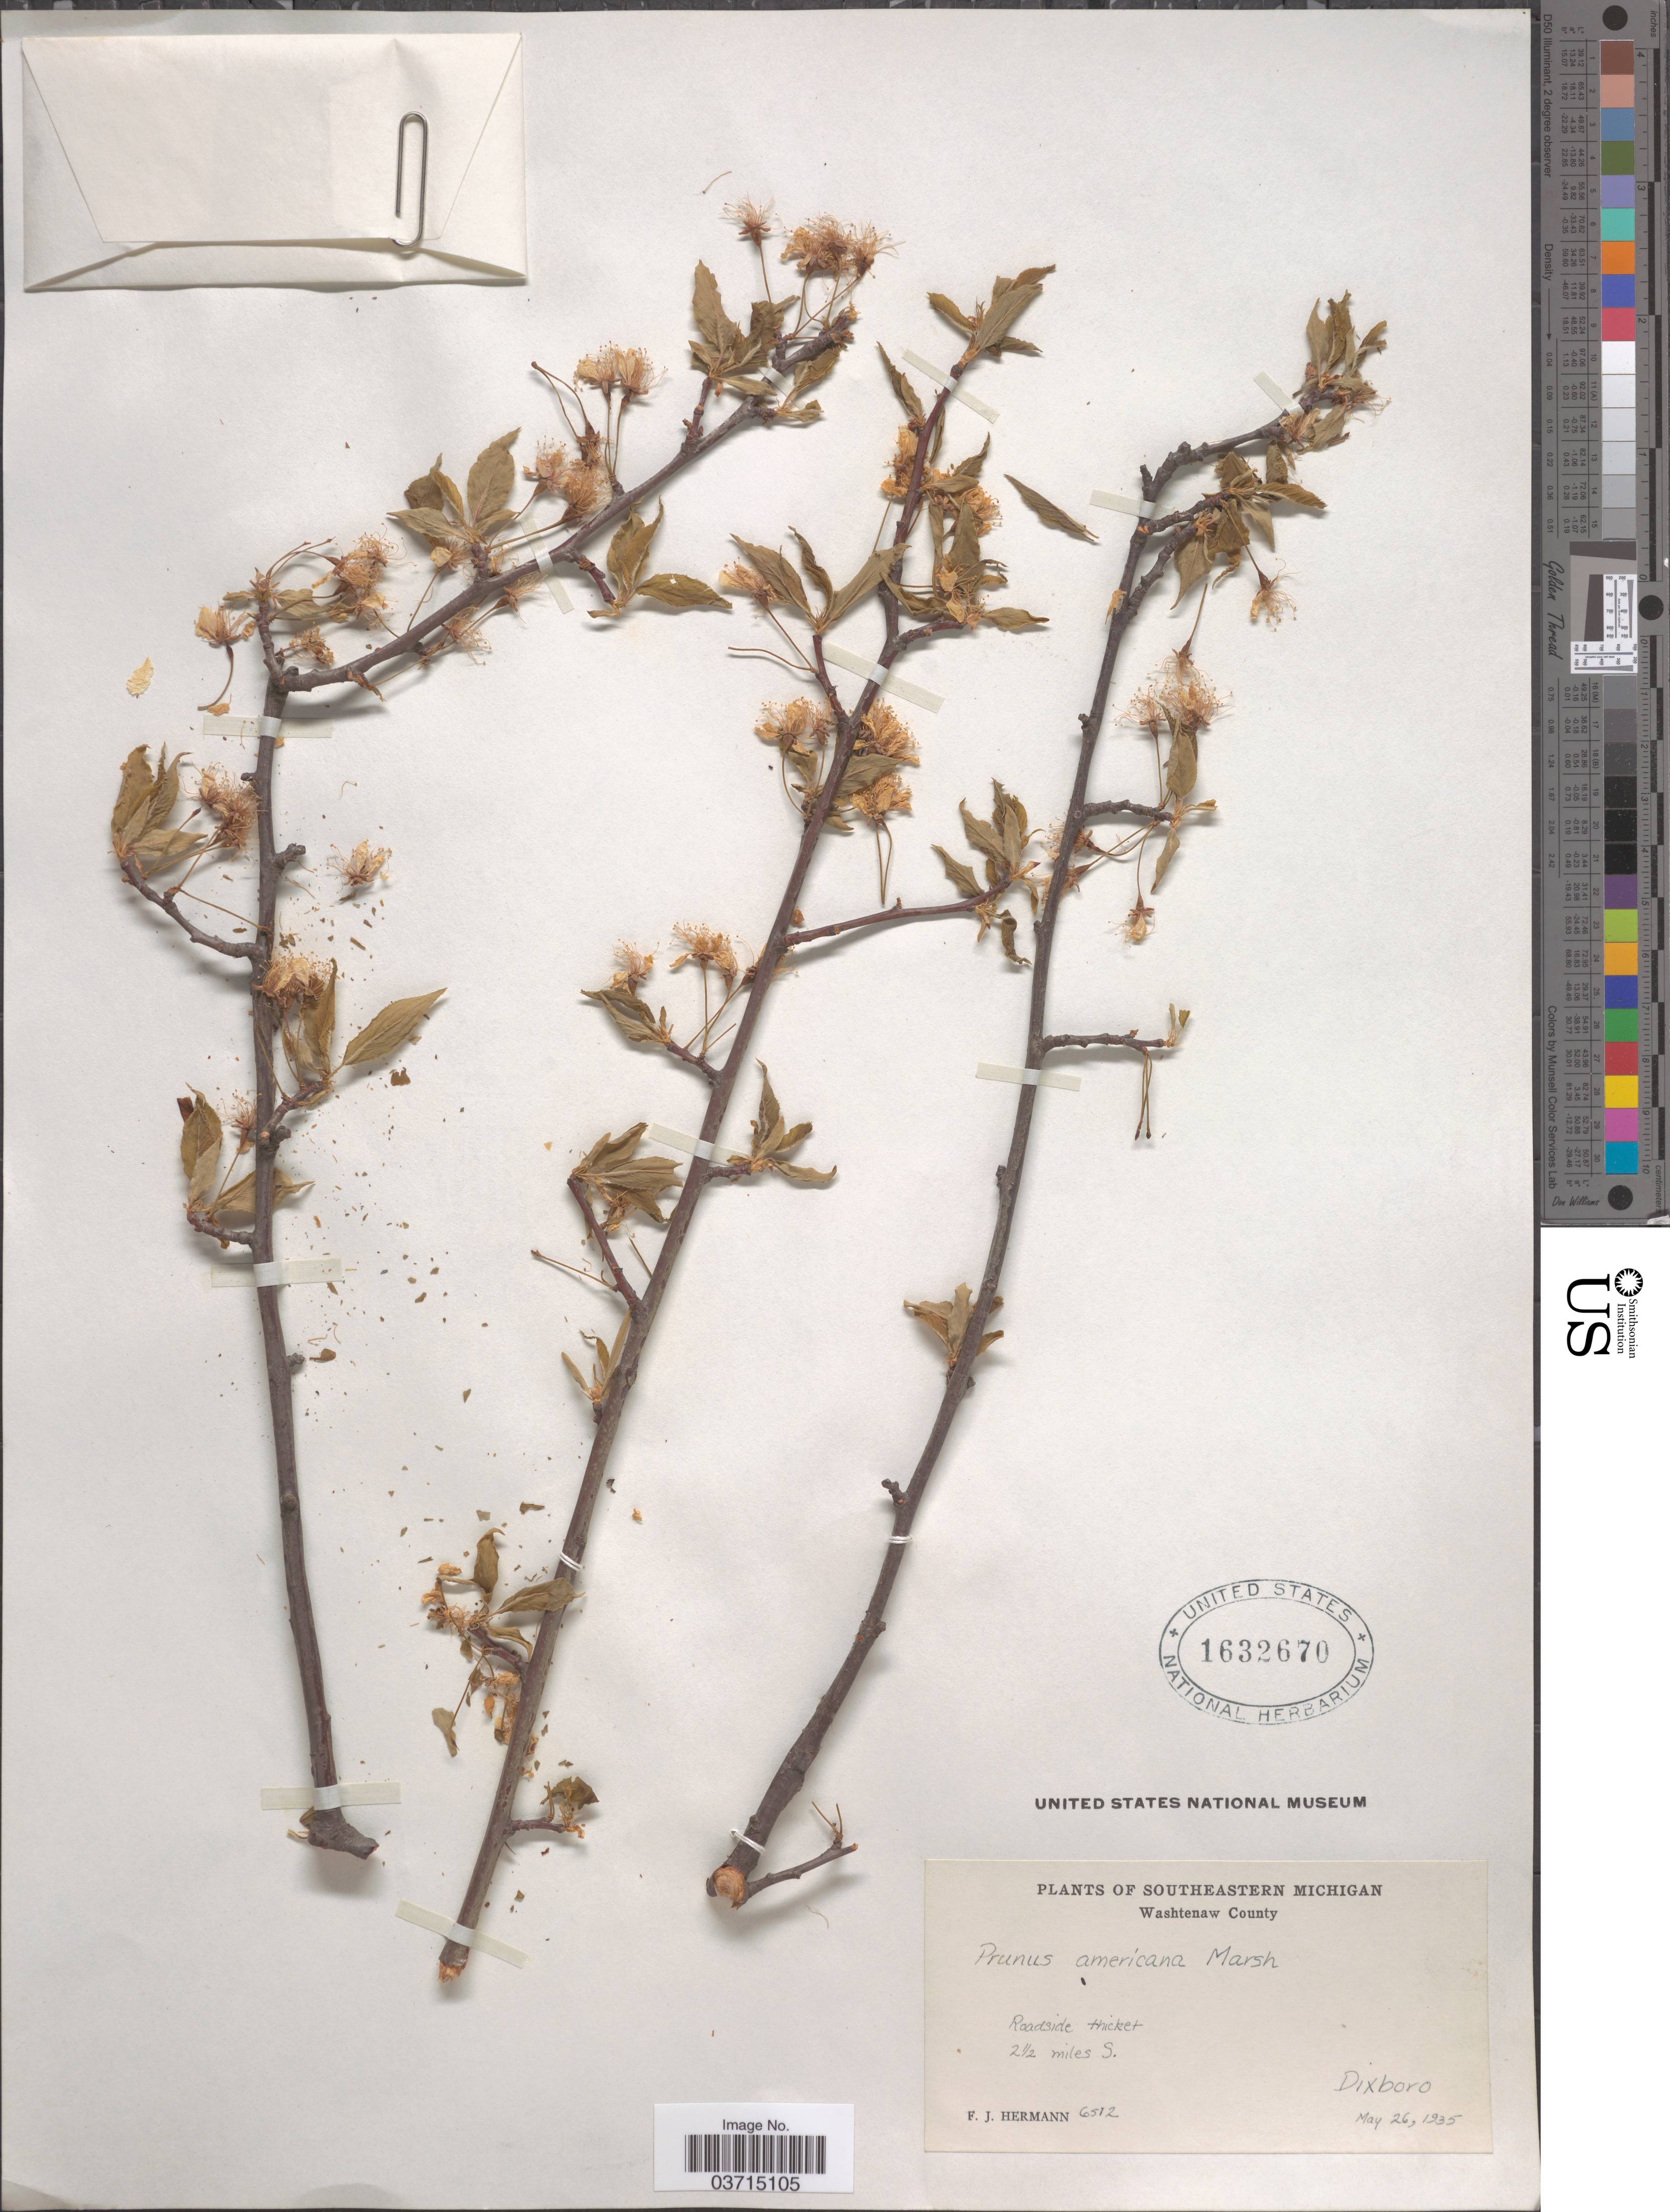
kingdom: Plantae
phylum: Tracheophyta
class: Magnoliopsida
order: Rosales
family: Rosaceae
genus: Prunus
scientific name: Prunus americana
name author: Marshall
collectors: F. J. Hermann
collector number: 6512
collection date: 1935-05-26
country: United States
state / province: Michigan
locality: Southeastern Michigan. Washtenaw County. 2½ miles S. Dixboro.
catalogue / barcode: US 1632670